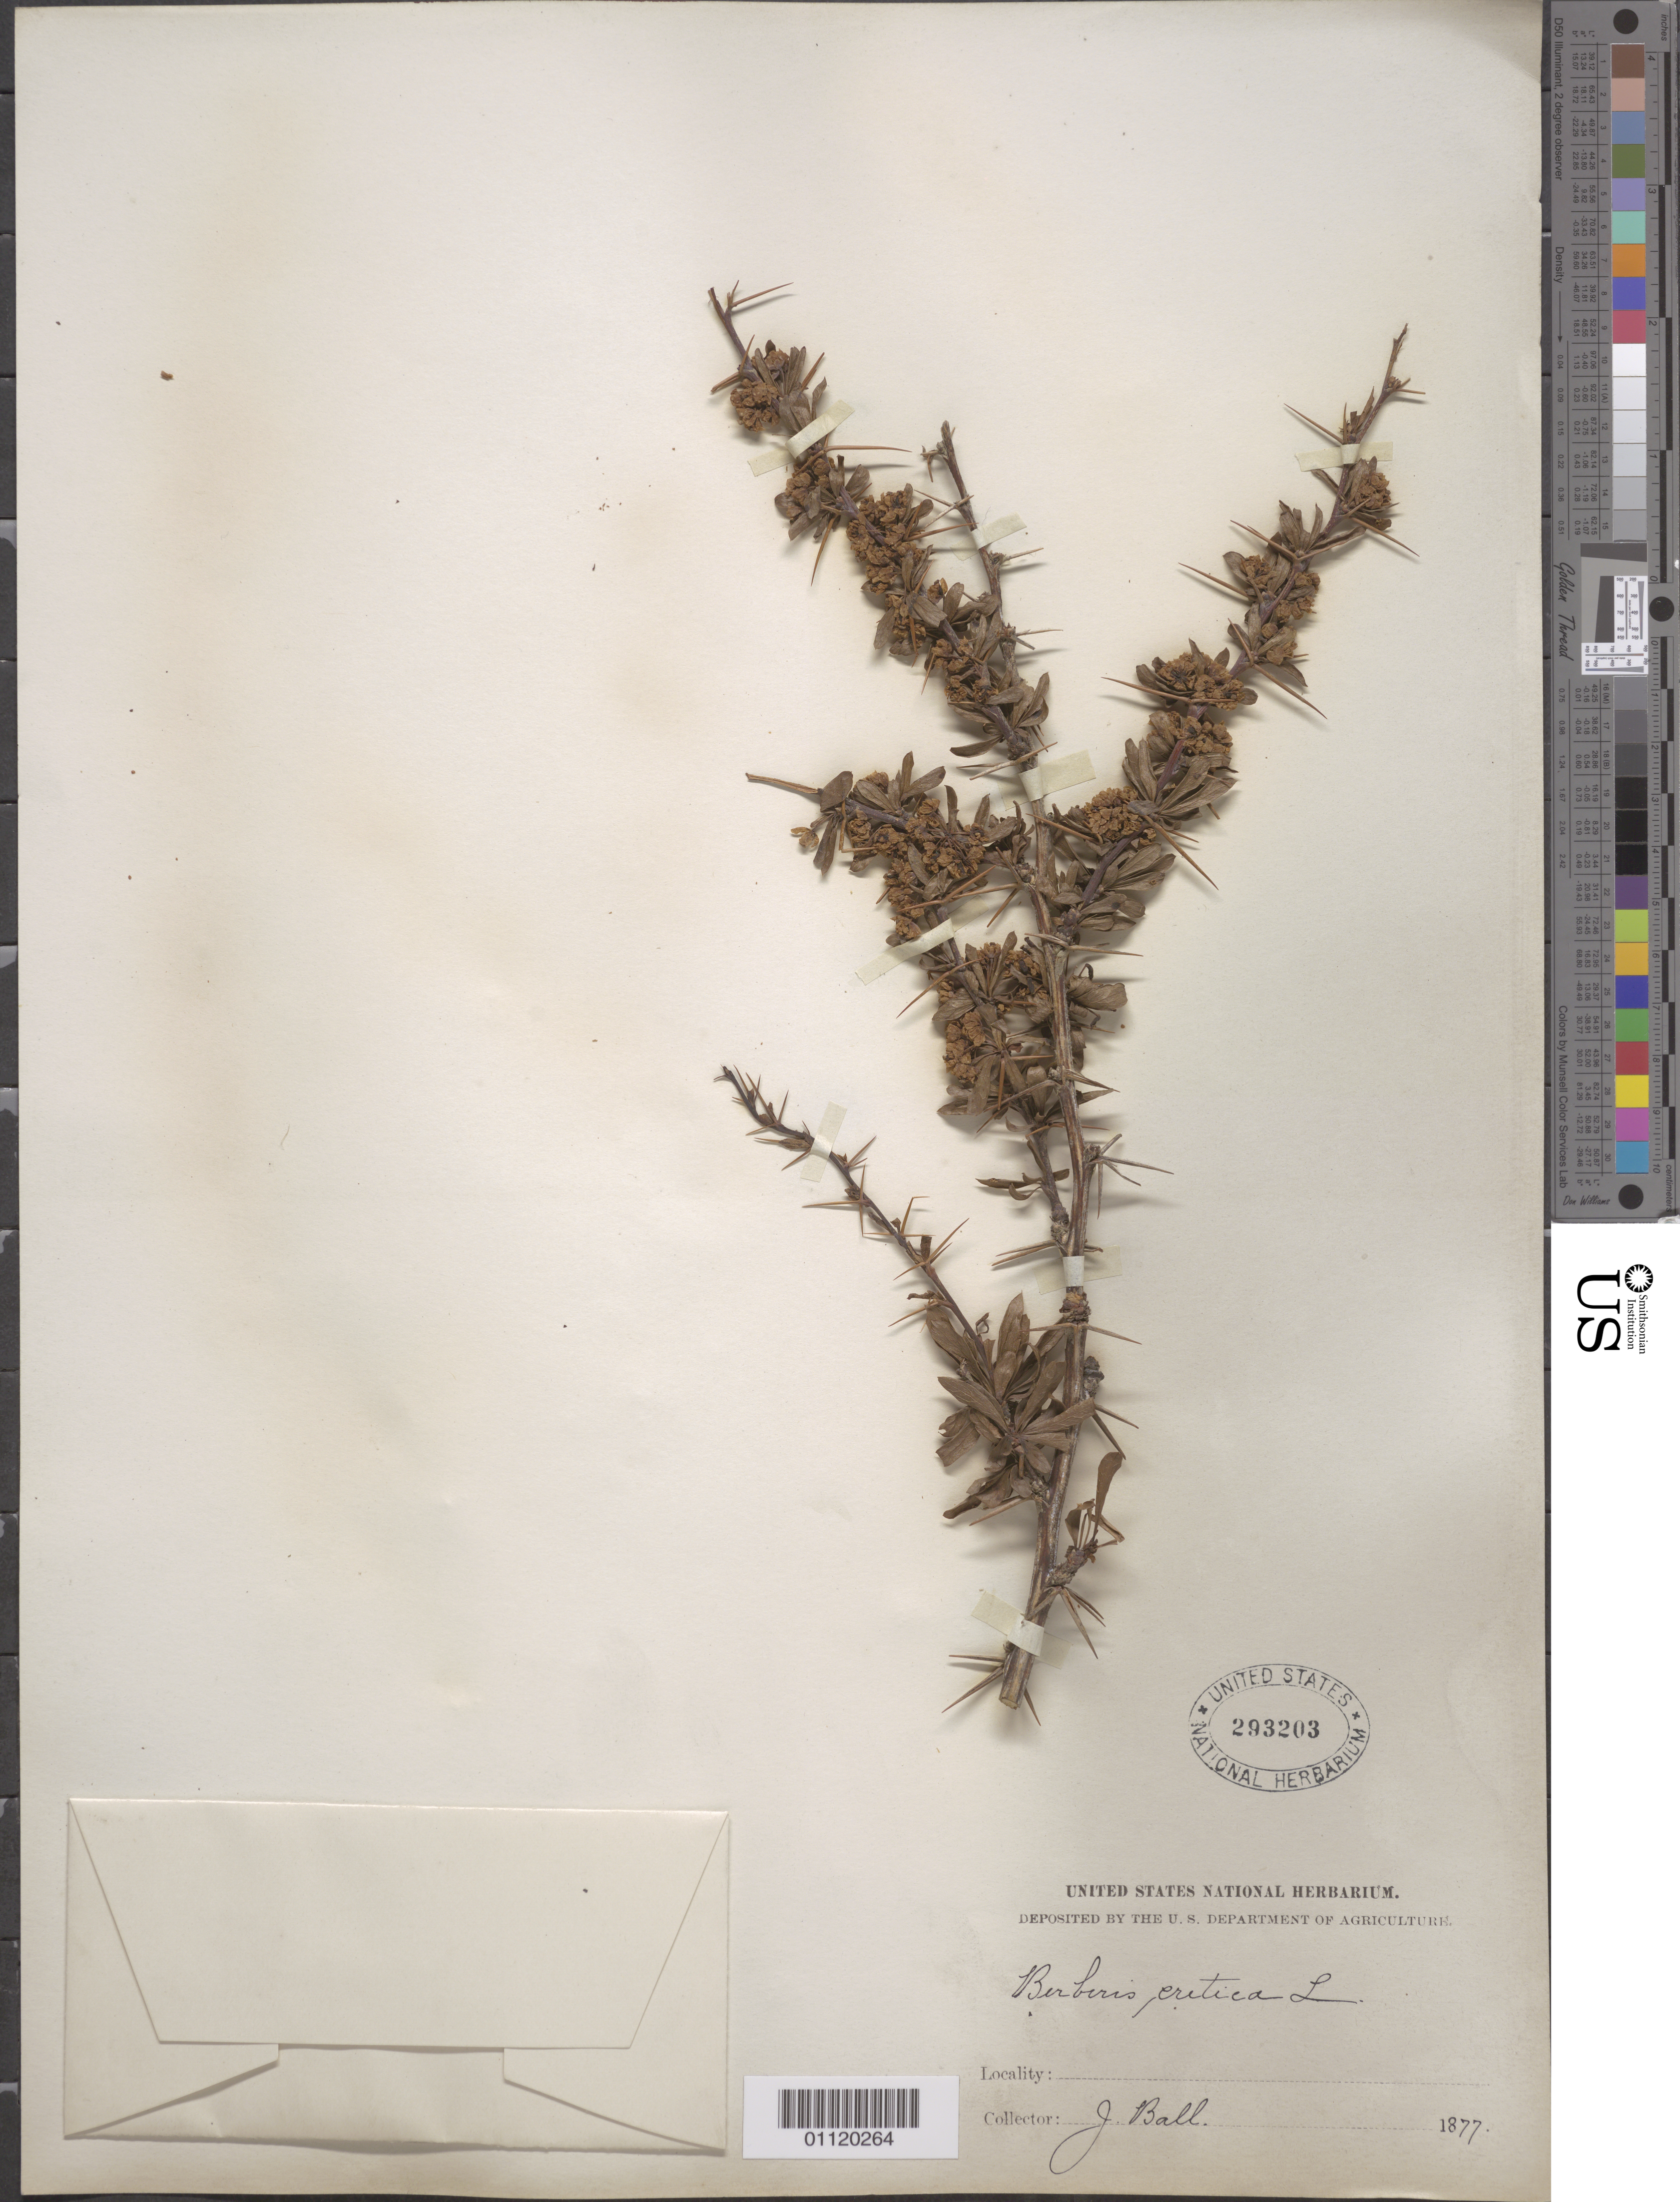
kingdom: Plantae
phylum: Tracheophyta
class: Magnoliopsida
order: Ranunculales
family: Berberidaceae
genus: Berberis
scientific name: Berberis cretica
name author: L.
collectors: J. Ball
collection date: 1877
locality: No locality specified on label. However, the collector collected in mostly European countries.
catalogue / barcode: US 293203